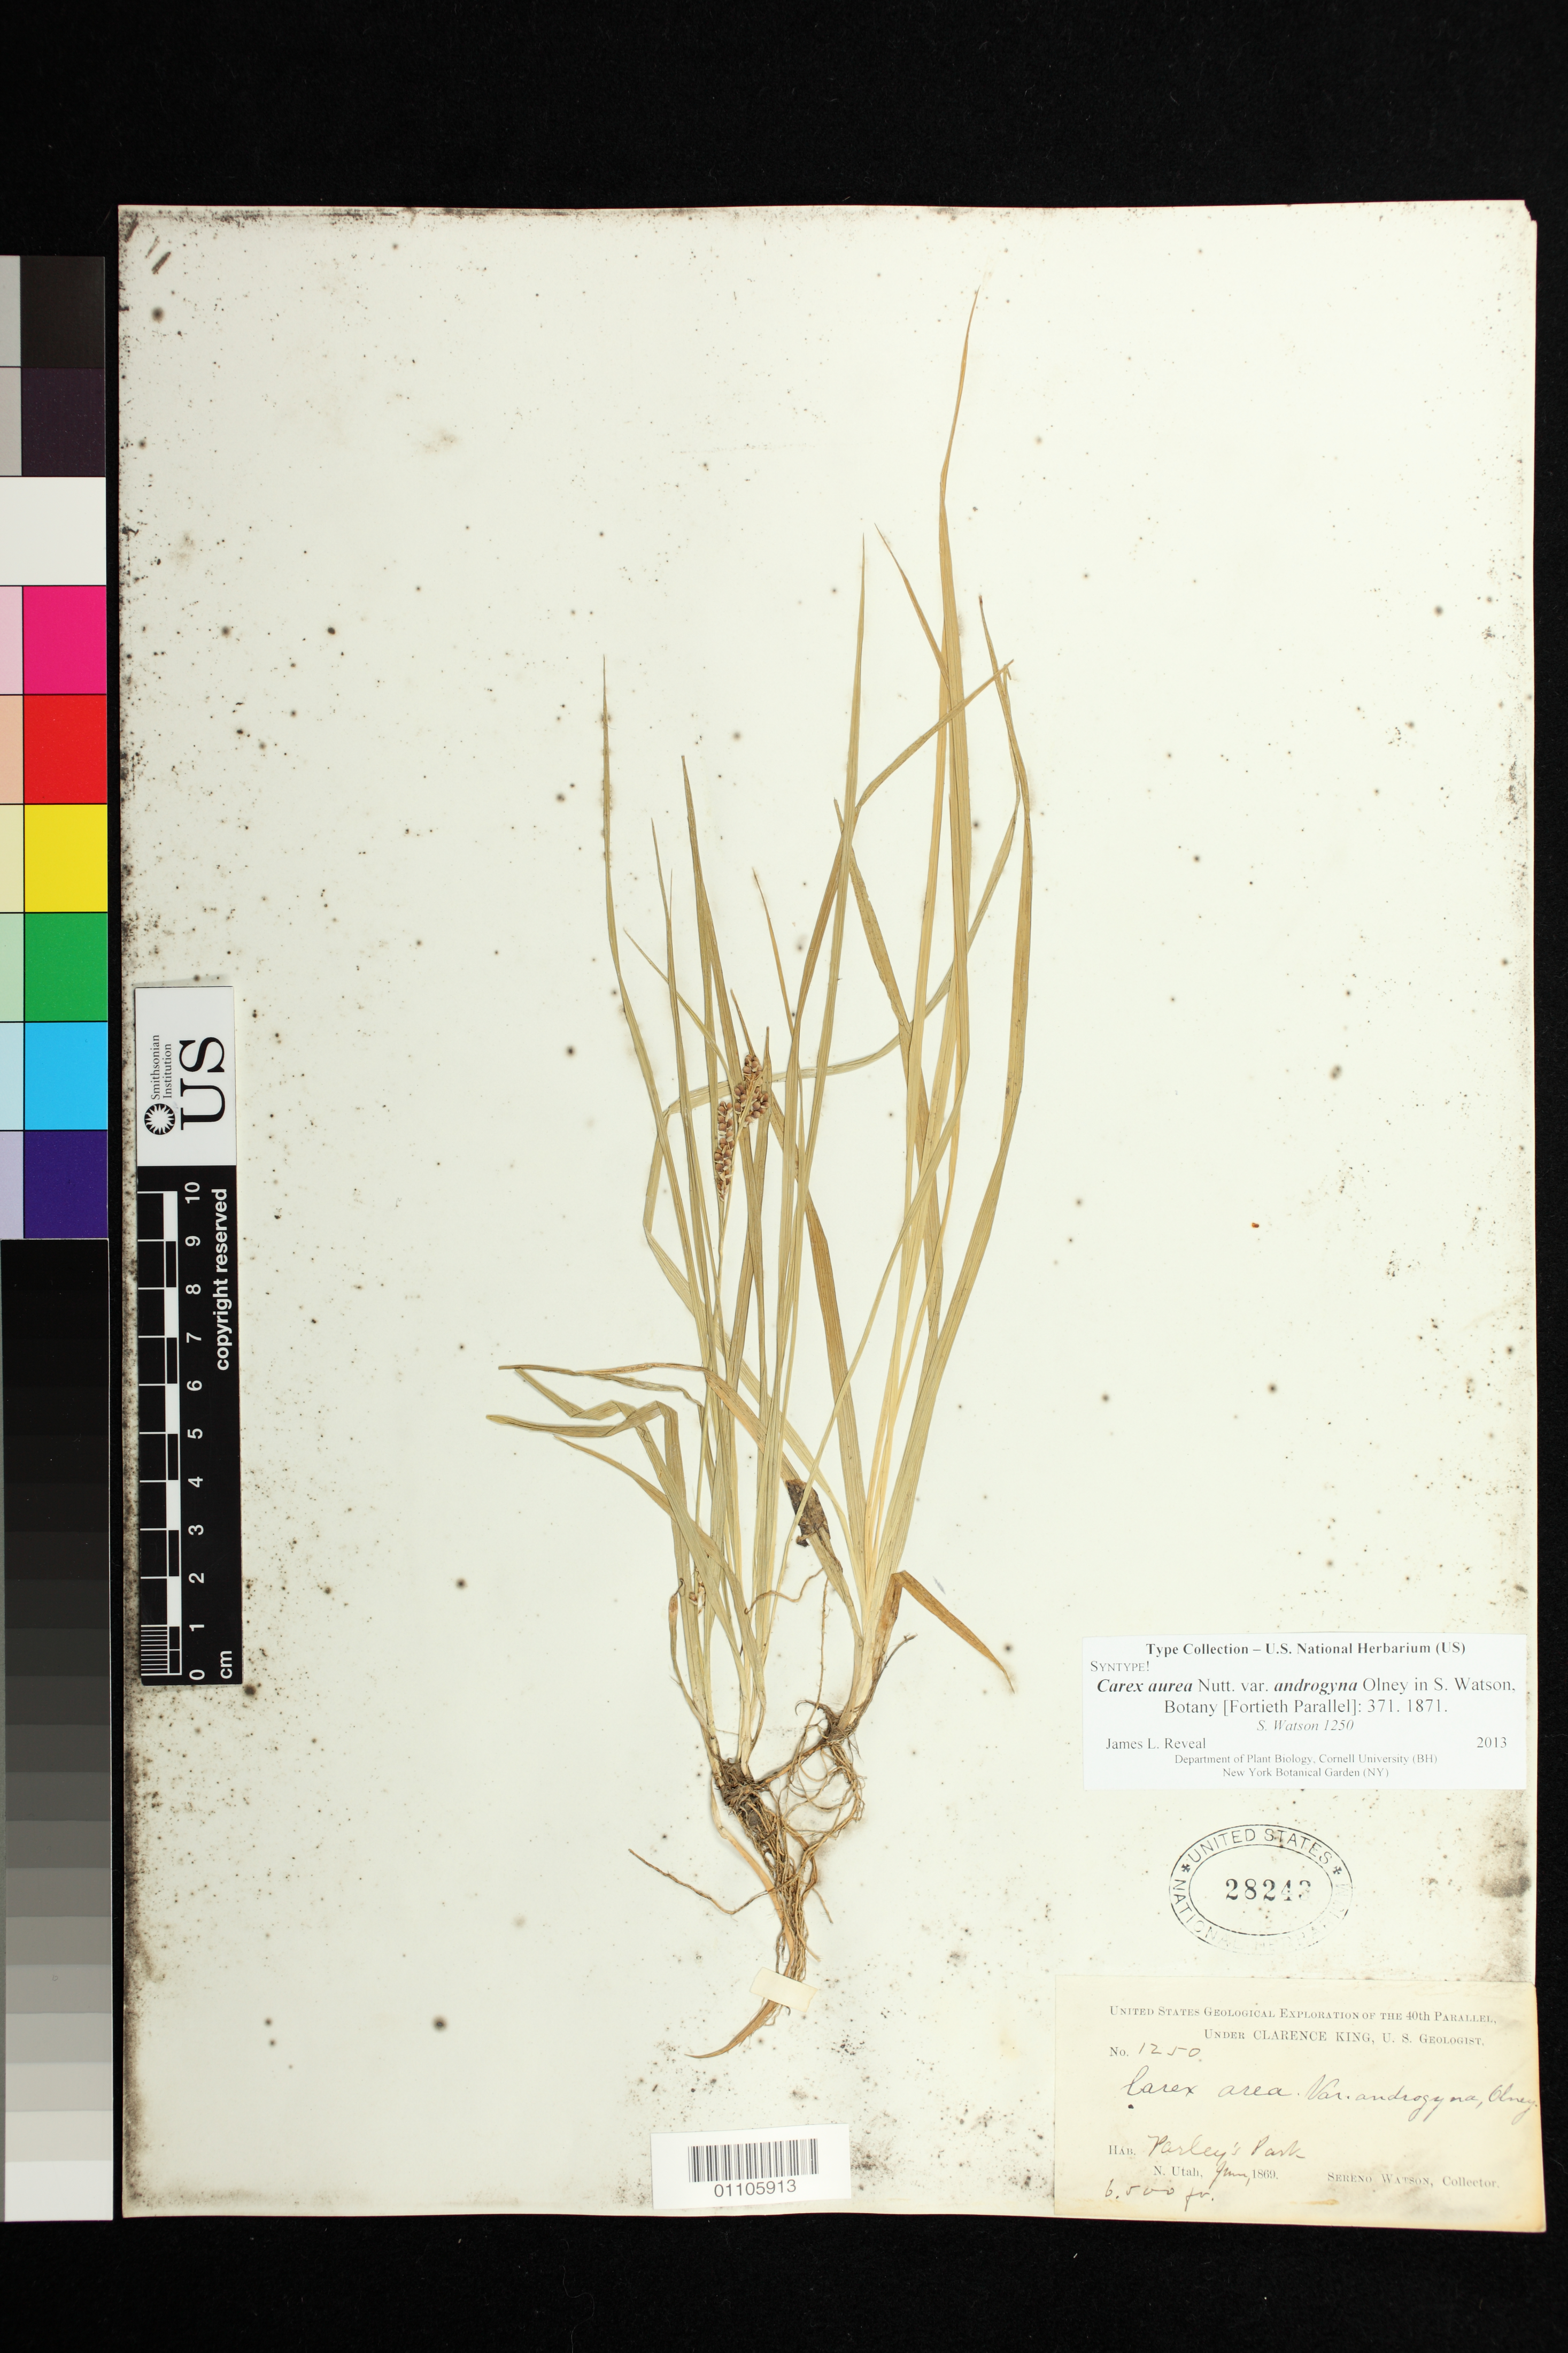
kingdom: Plantae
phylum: Tracheophyta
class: Liliopsida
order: Poales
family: Cyperaceae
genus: Carex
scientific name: Carex aurea var. androgyna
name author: Olney in S. Watson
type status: Syntype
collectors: S. Watson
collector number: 1250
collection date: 1869-06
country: United States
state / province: Utah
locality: Parley's Park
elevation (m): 1981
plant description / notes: Possibly also a type of Carex garberi Fernald, published as a new species ("n. sp.") and citing as its type Garber s.n.; but including C. aurea var. androgyna Olney in synonymy "not C. androgyna Balb." [Garber s.n. is the first syntype of Olney's name.]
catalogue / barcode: US 28243